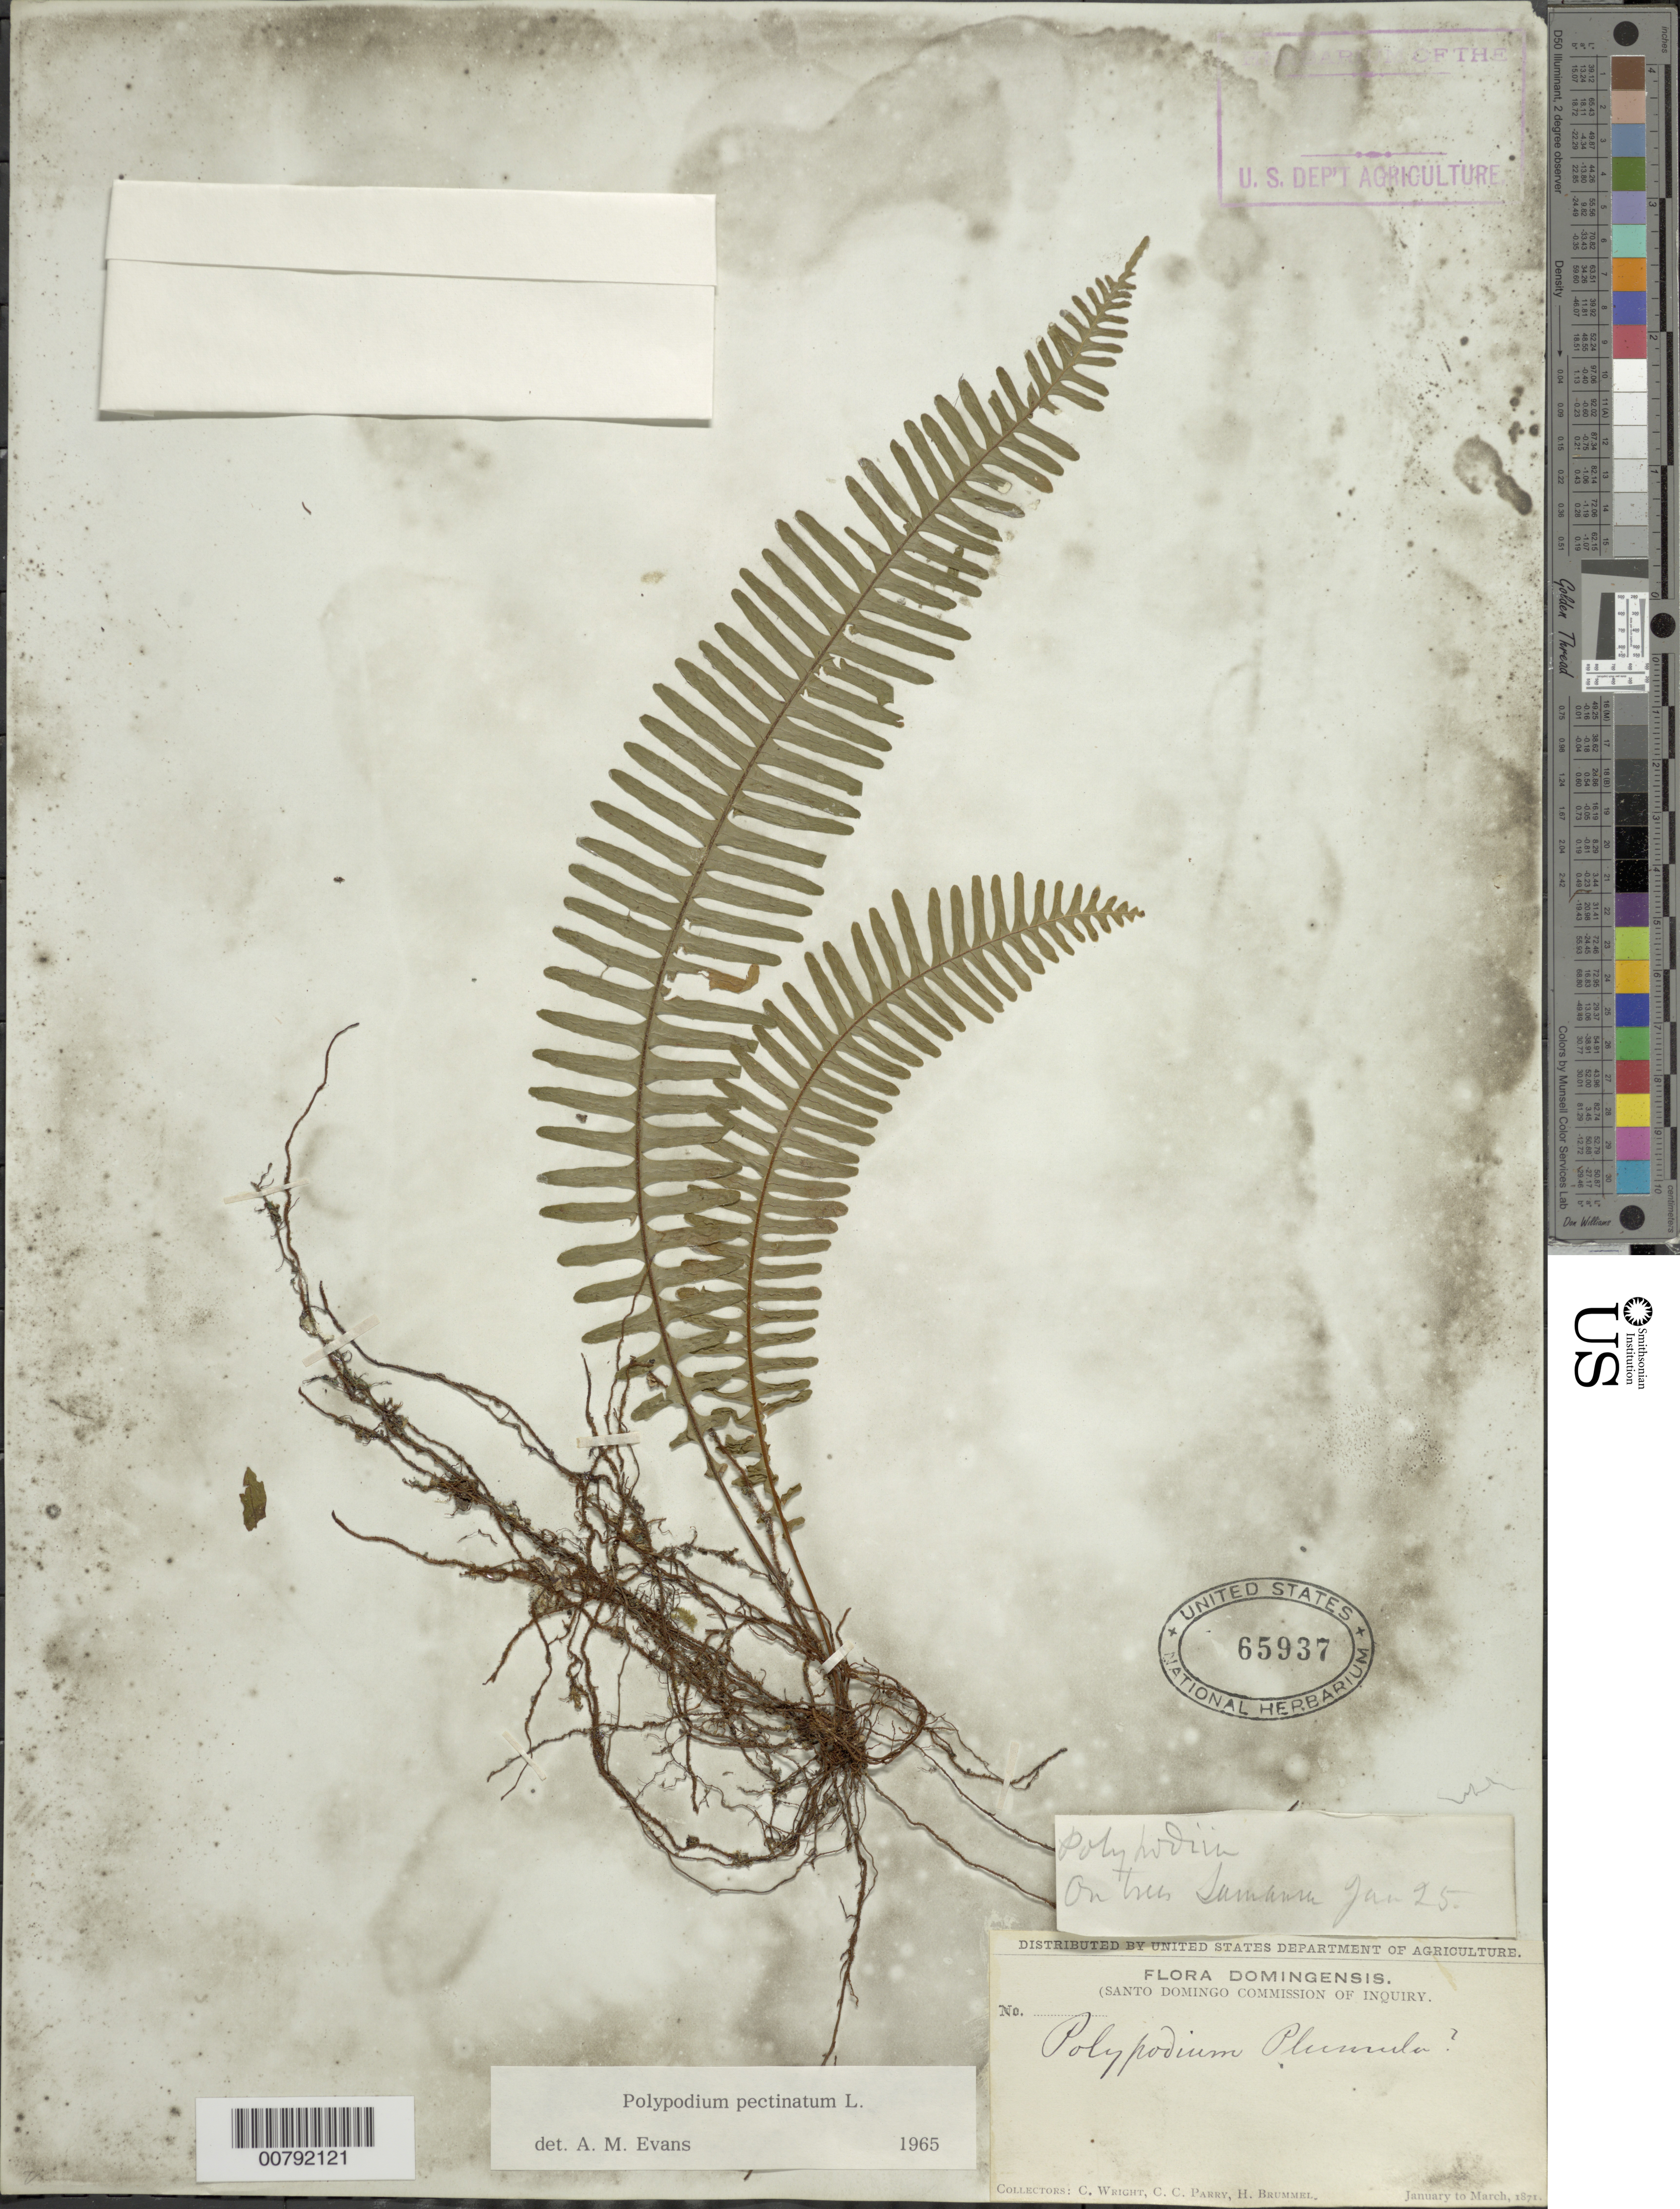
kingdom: Plantae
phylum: Tracheophyta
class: Polypodiopsida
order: Polypodiales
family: Polypodiaceae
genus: Pecluma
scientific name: Pecluma pectinata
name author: (L.) M.G. Price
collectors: C. Wright, C. C. Parry & H. Brummel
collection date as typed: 25 Jan 1871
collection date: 1871-01-25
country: Dominican Republic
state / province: Samana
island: Hispaniola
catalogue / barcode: US 65937